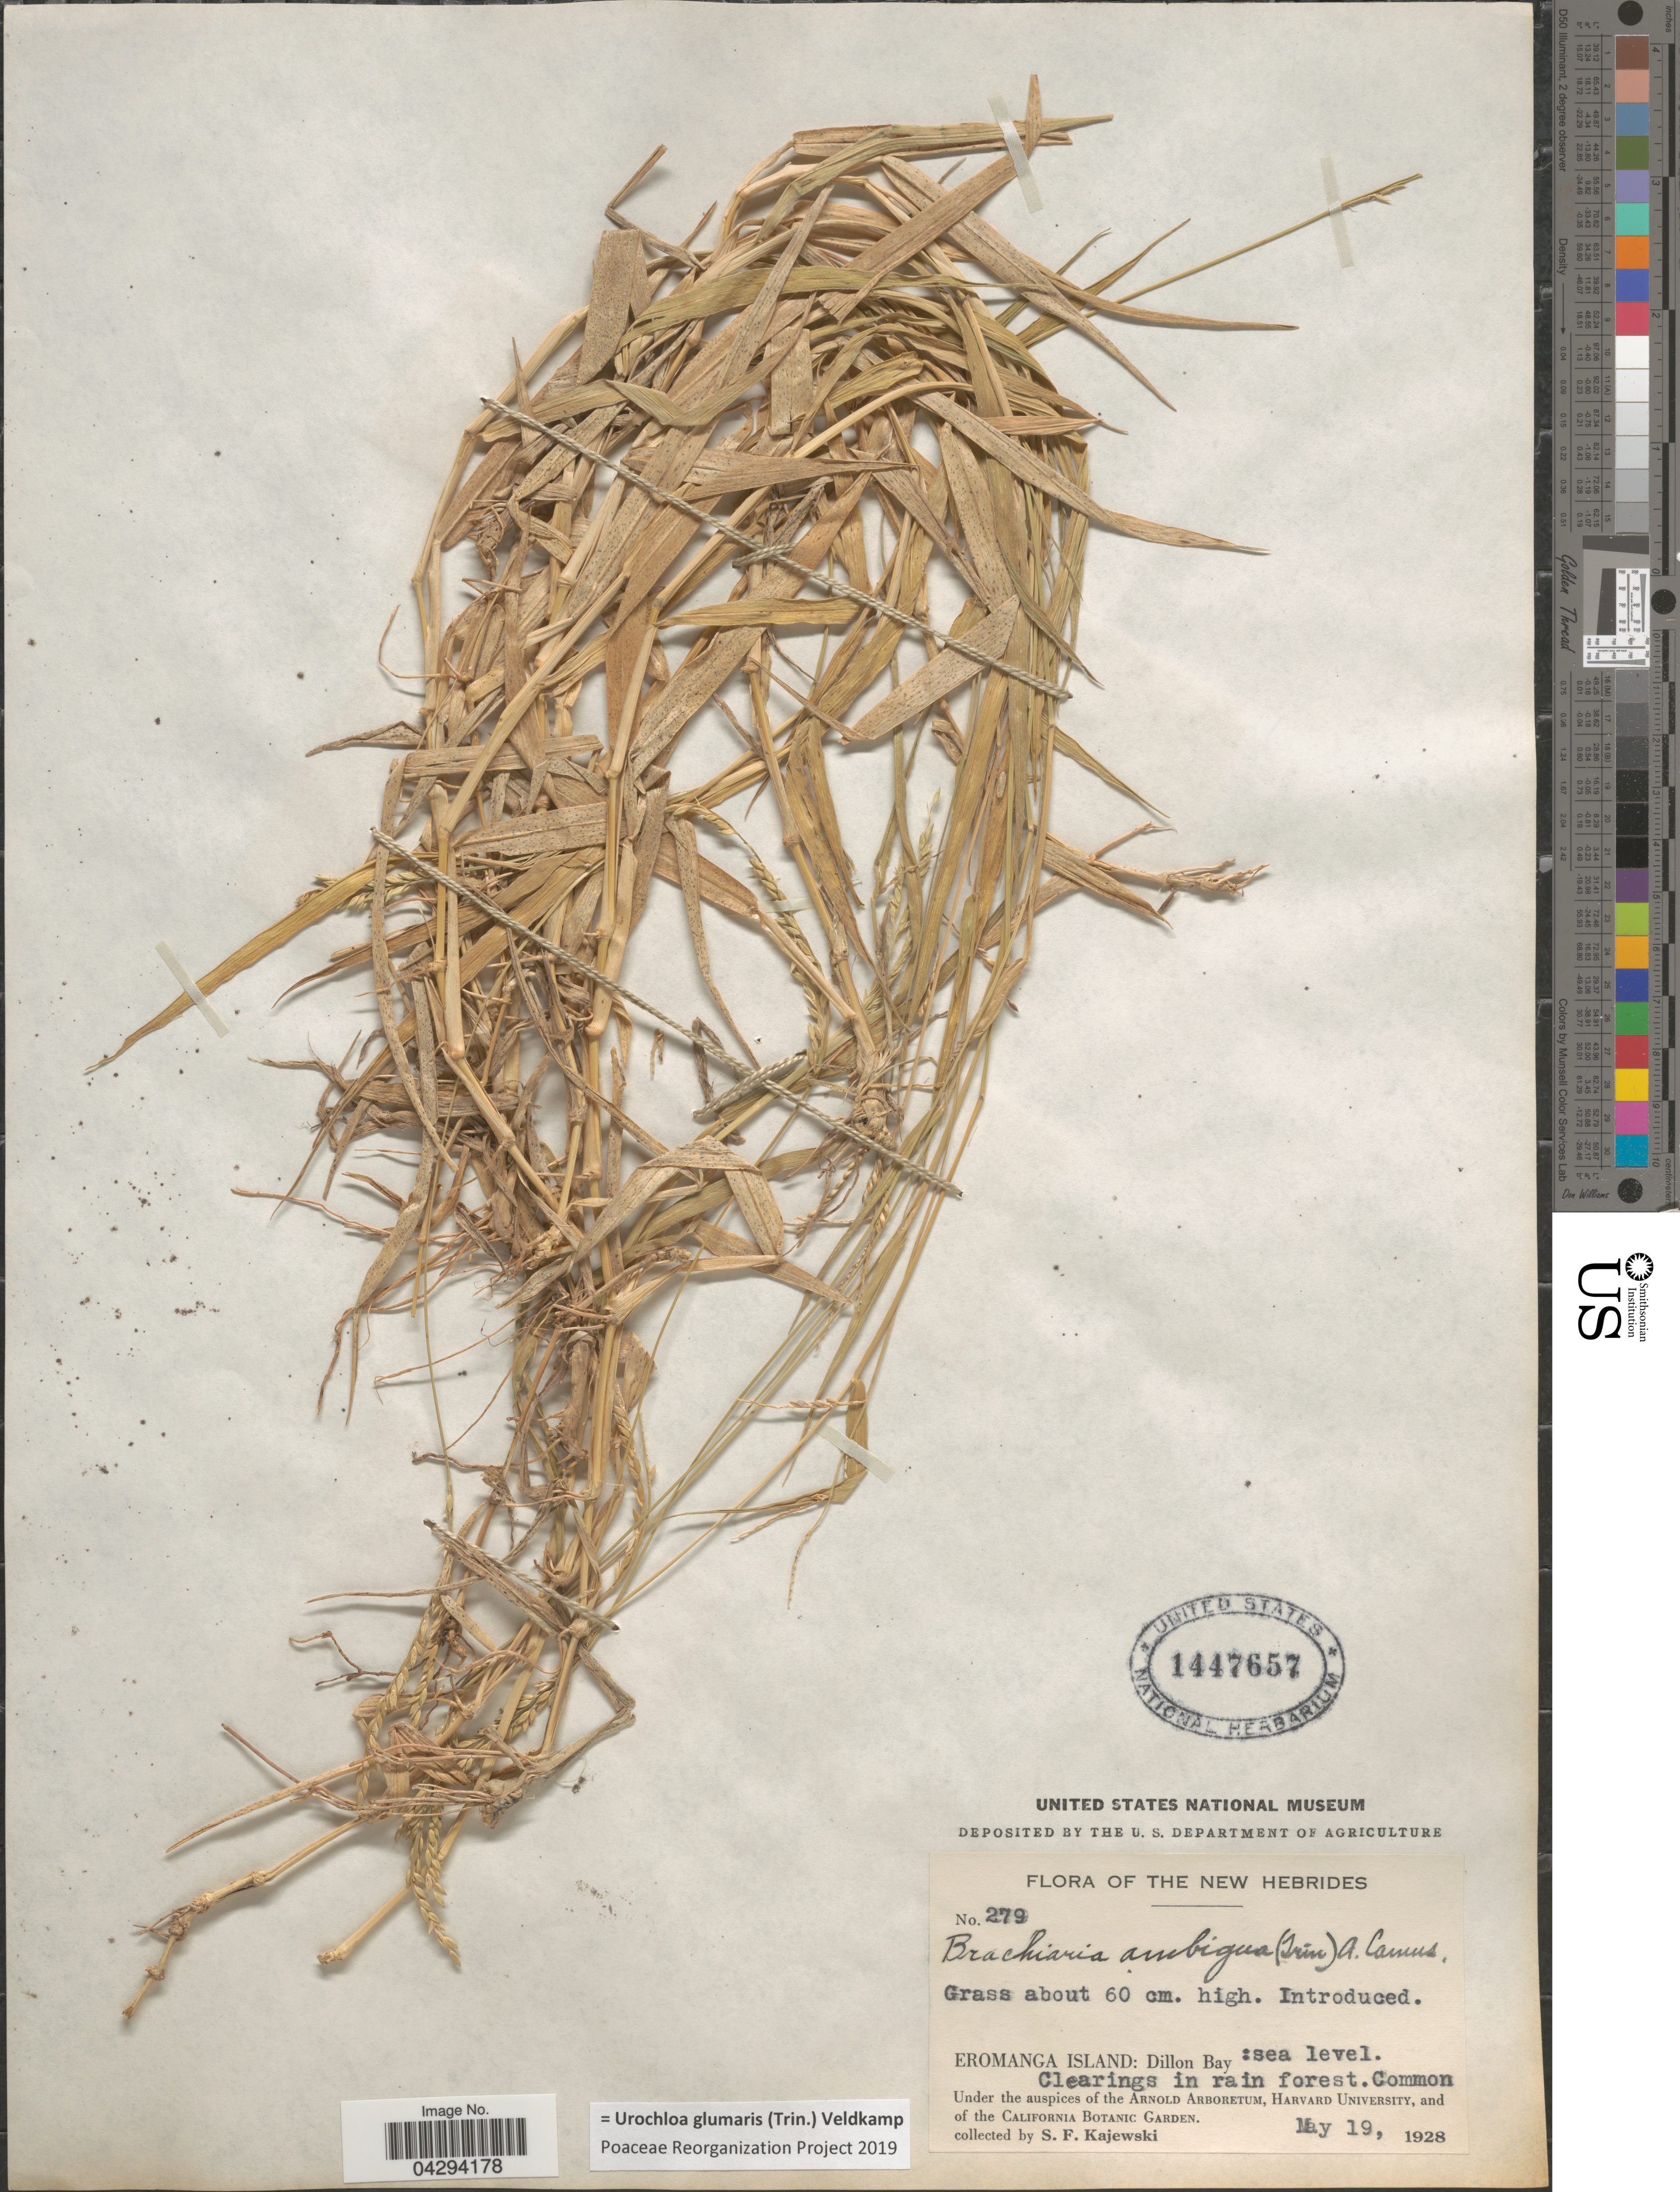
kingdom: Plantae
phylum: Tracheophyta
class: Liliopsida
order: Poales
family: Poaceae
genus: Urochloa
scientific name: Urochloa glumaris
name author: (Trin.) Veldkamp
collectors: S. Kajewski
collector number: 279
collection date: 1928-05-19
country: Vanuatu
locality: The New Hebrides. Eromanga Island: Dillon Bay.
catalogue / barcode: US 1447657